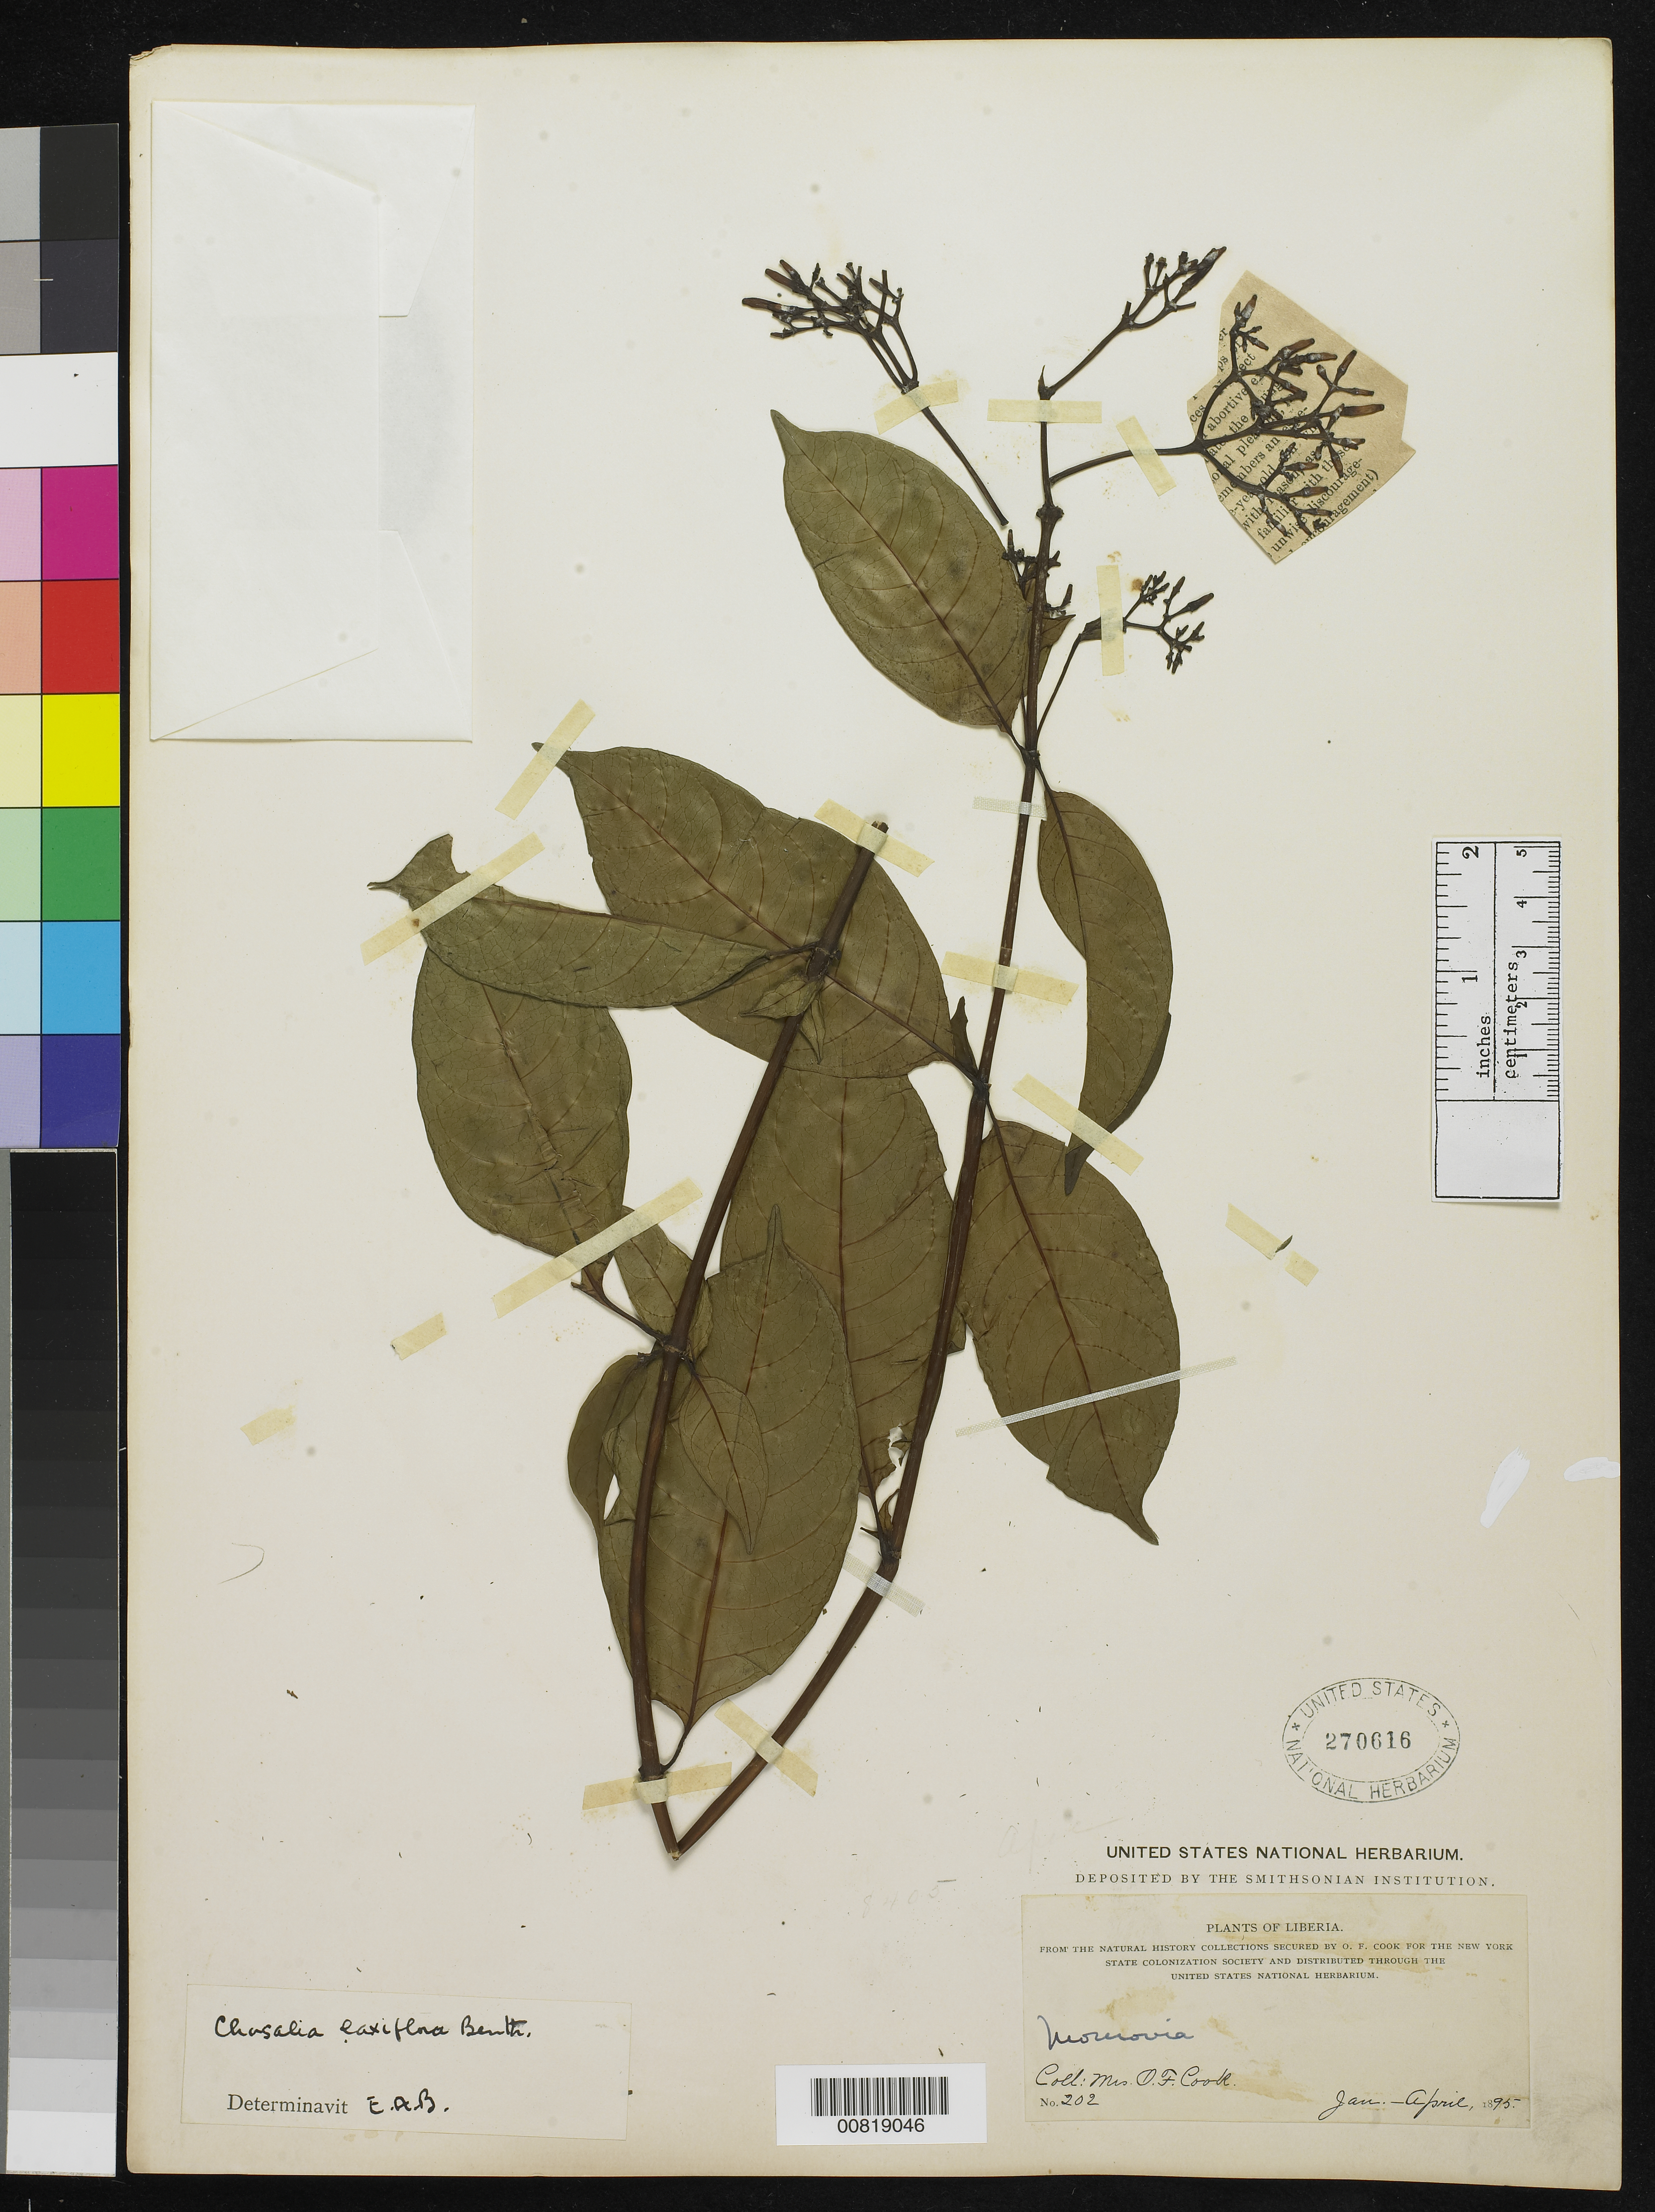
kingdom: Plantae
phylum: Tracheophyta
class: Magnoliopsida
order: Gentianales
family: Rubiaceae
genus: Chassalia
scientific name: Chassalia laxiflora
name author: Benth.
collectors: Alice C. Cook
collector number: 202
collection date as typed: Jan 1895 to -- Apr 1895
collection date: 1895-01/1895-04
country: Liberia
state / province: Montserrado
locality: Monrovia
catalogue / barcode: US 270616